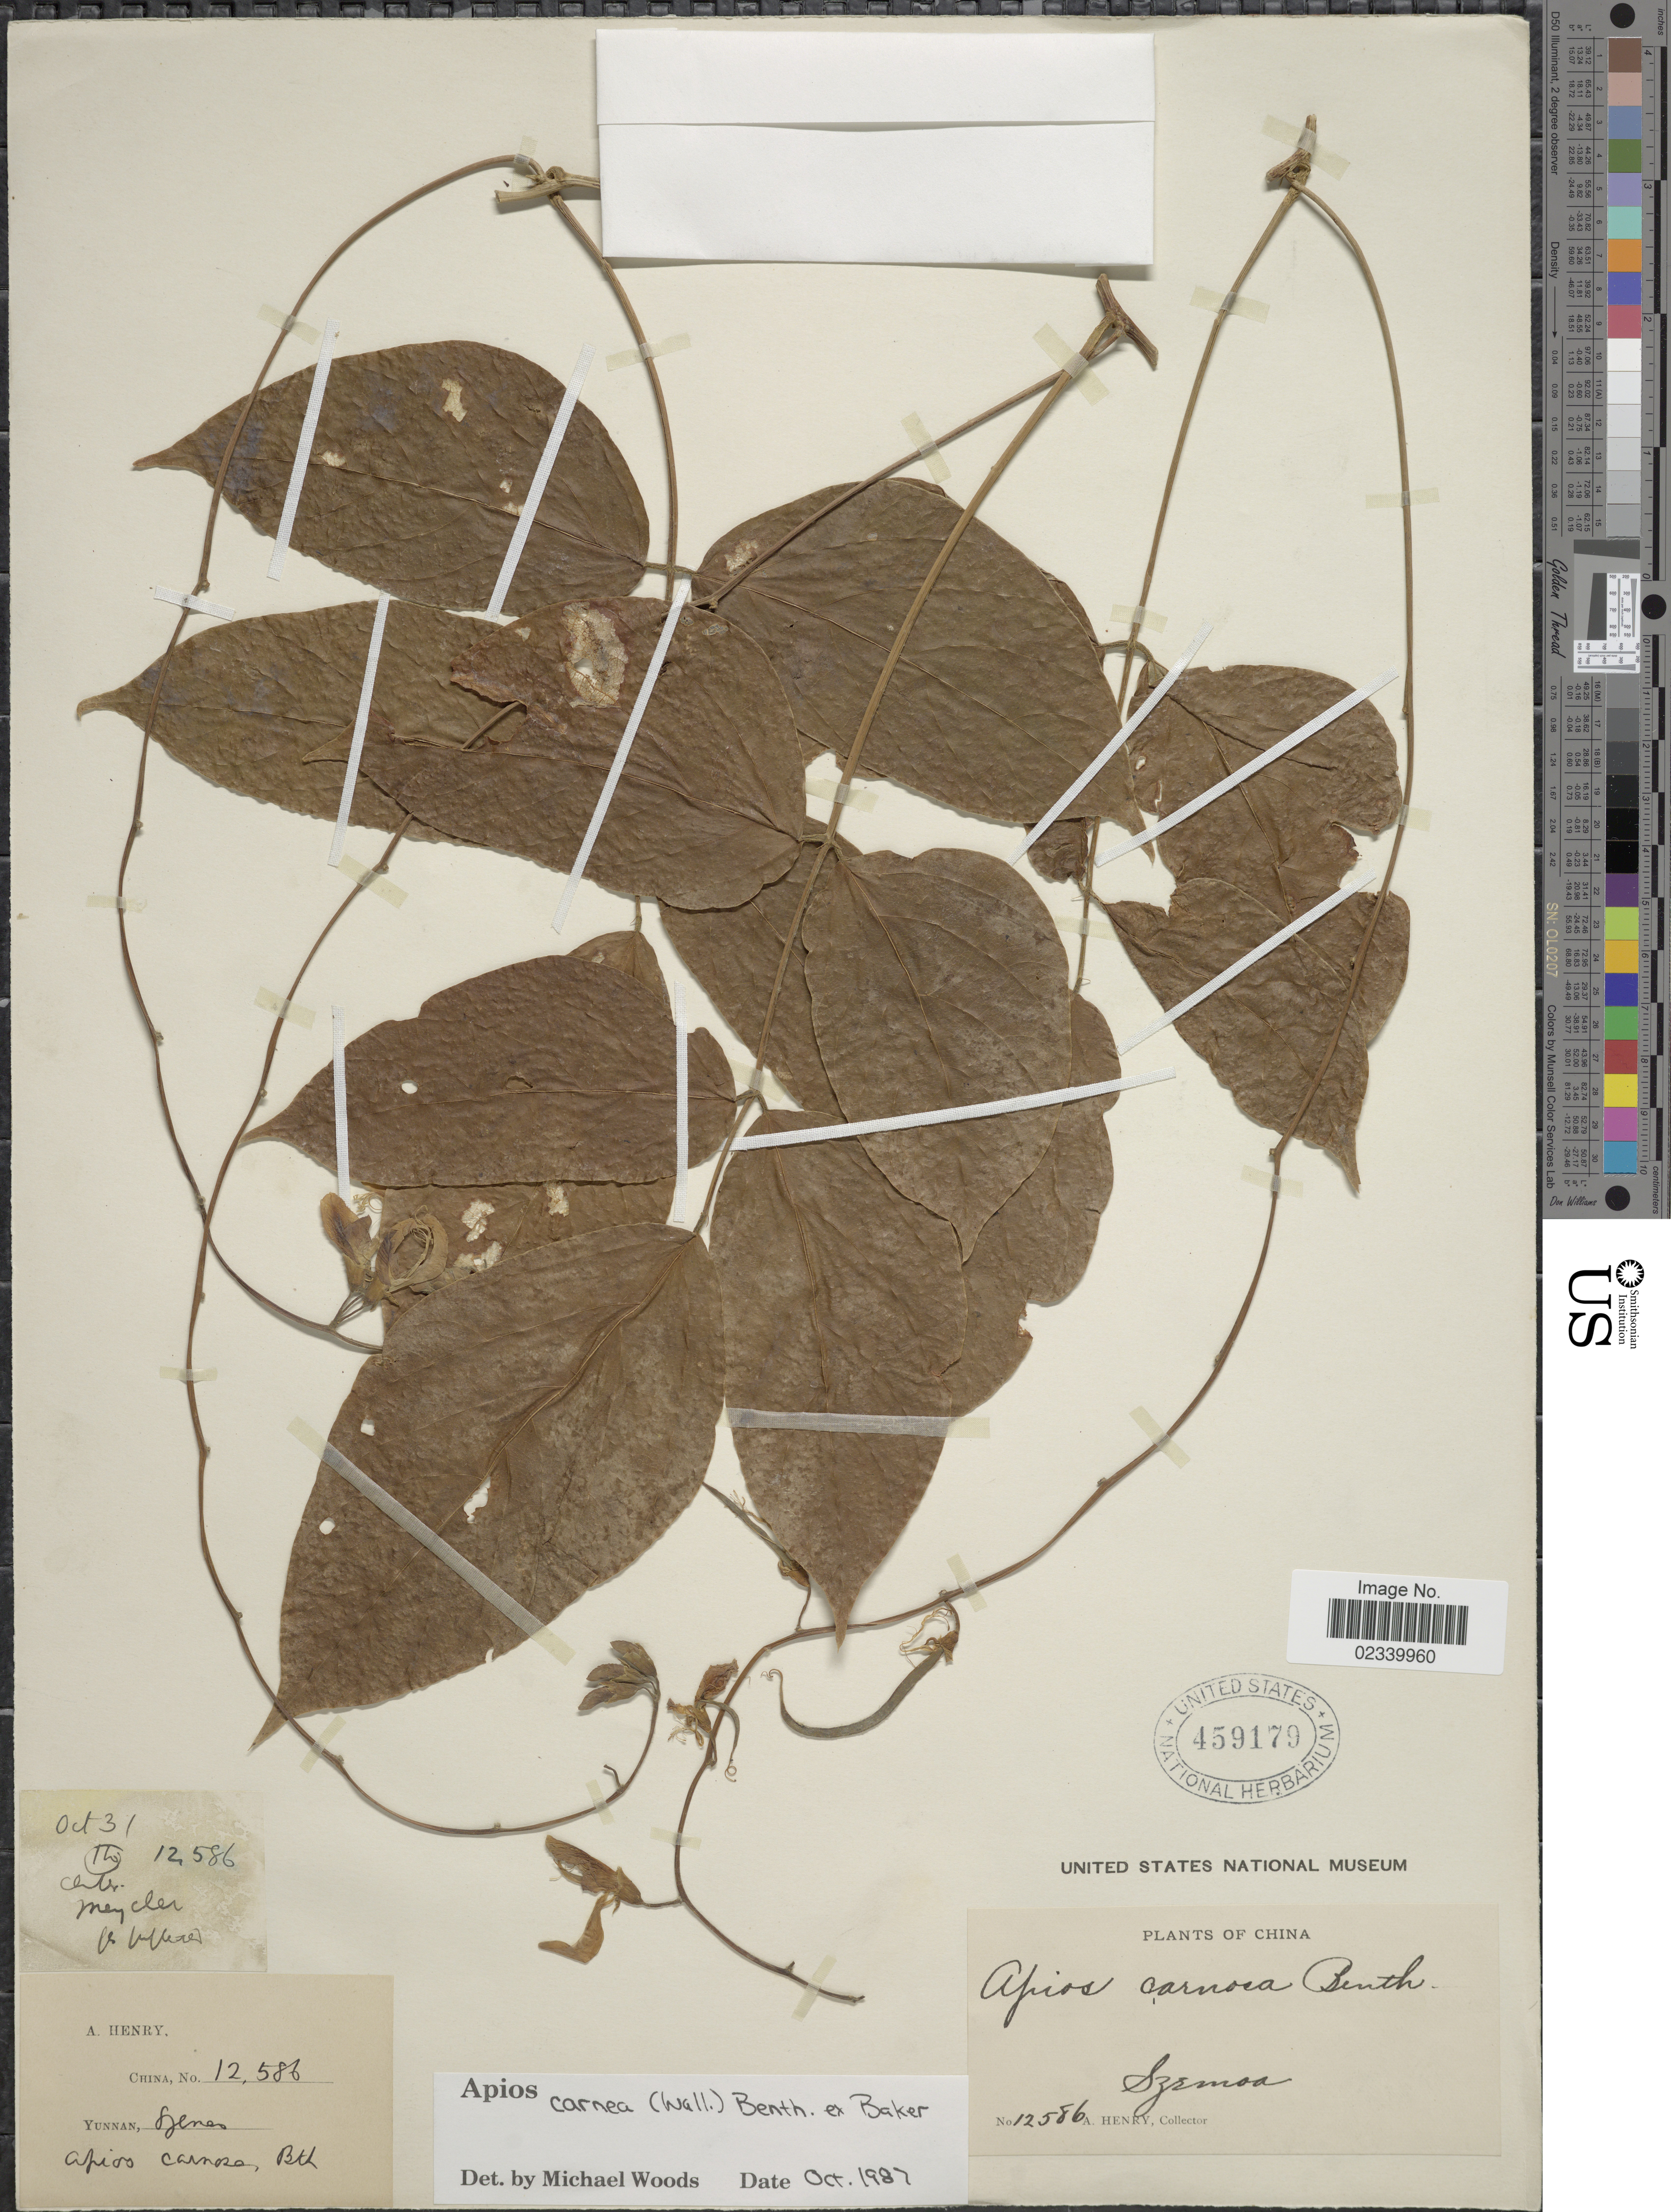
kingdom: Plantae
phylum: Tracheophyta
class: Magnoliopsida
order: Fabales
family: Fabaceae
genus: Apios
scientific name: Apios carnea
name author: (Wall.) Benth. ex Baker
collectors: A. Henry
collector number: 12586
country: China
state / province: Yunnan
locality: Szemoa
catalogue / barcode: US 459179